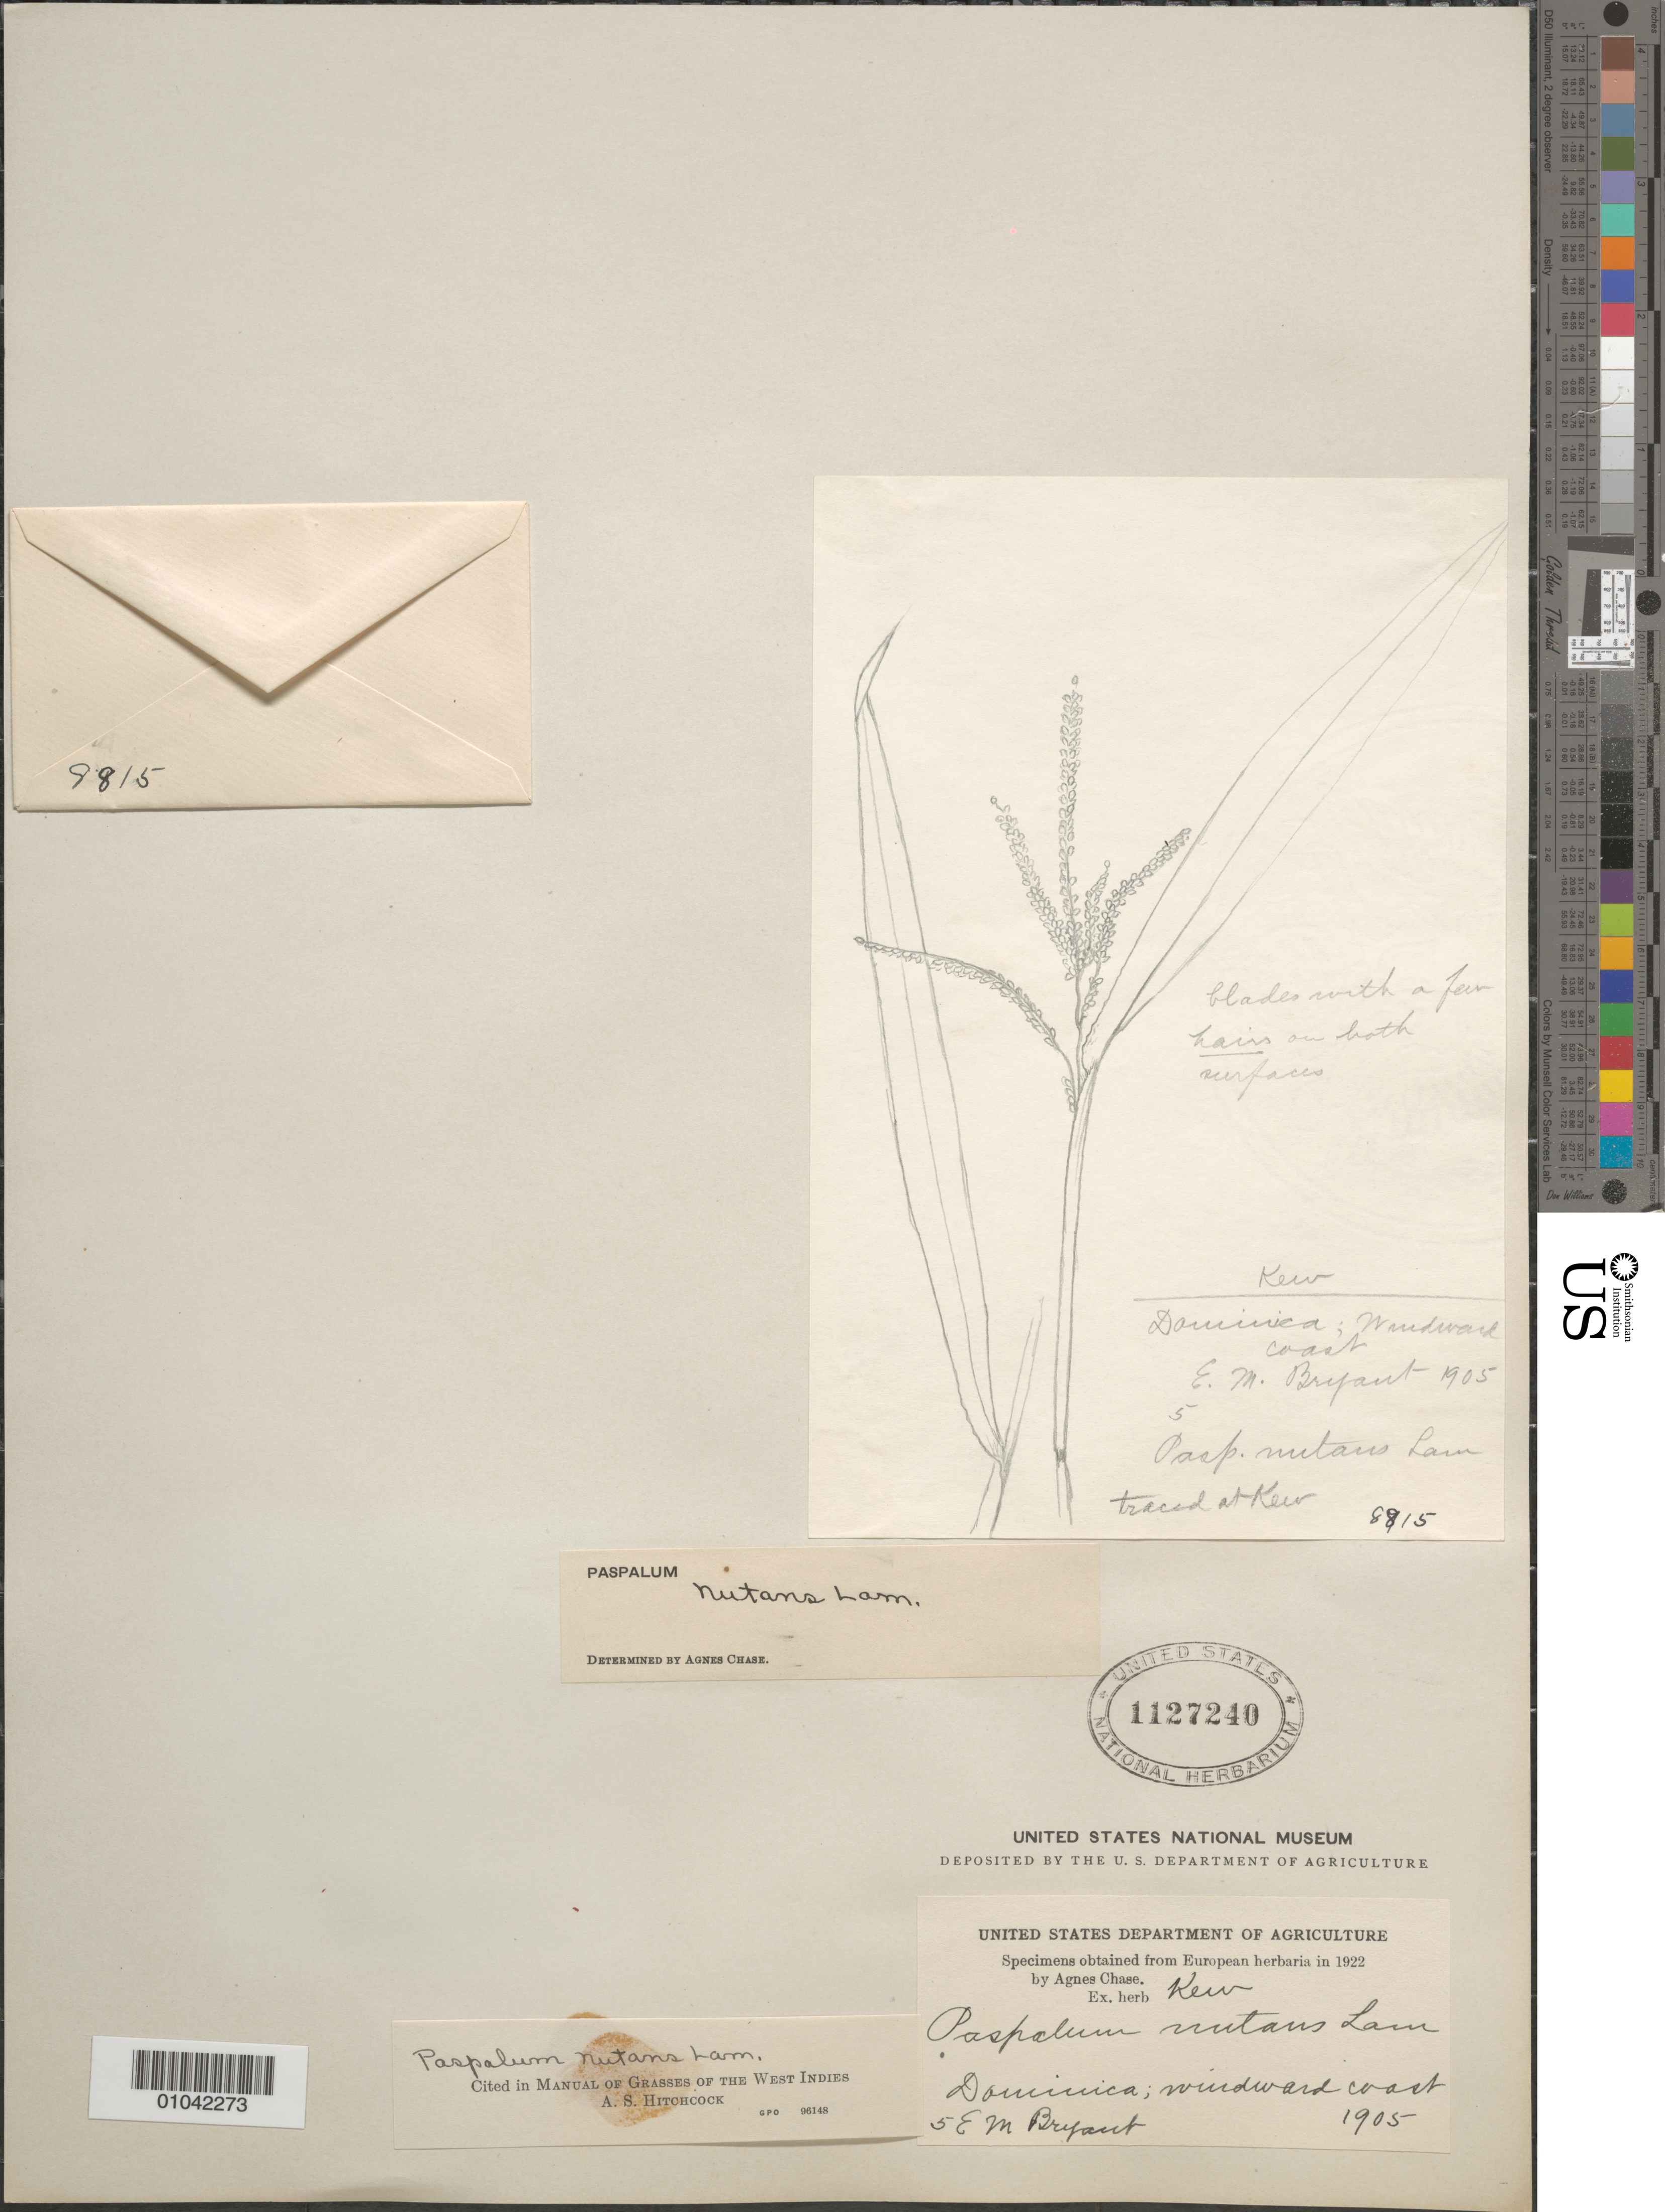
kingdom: Plantae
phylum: Tracheophyta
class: Liliopsida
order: Poales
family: Poaceae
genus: Paspalum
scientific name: Paspalum nutans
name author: Lam.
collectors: E. Bryant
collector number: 5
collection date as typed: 1905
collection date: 1905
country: Dominica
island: Dominica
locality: Windward coast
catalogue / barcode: US 1127240